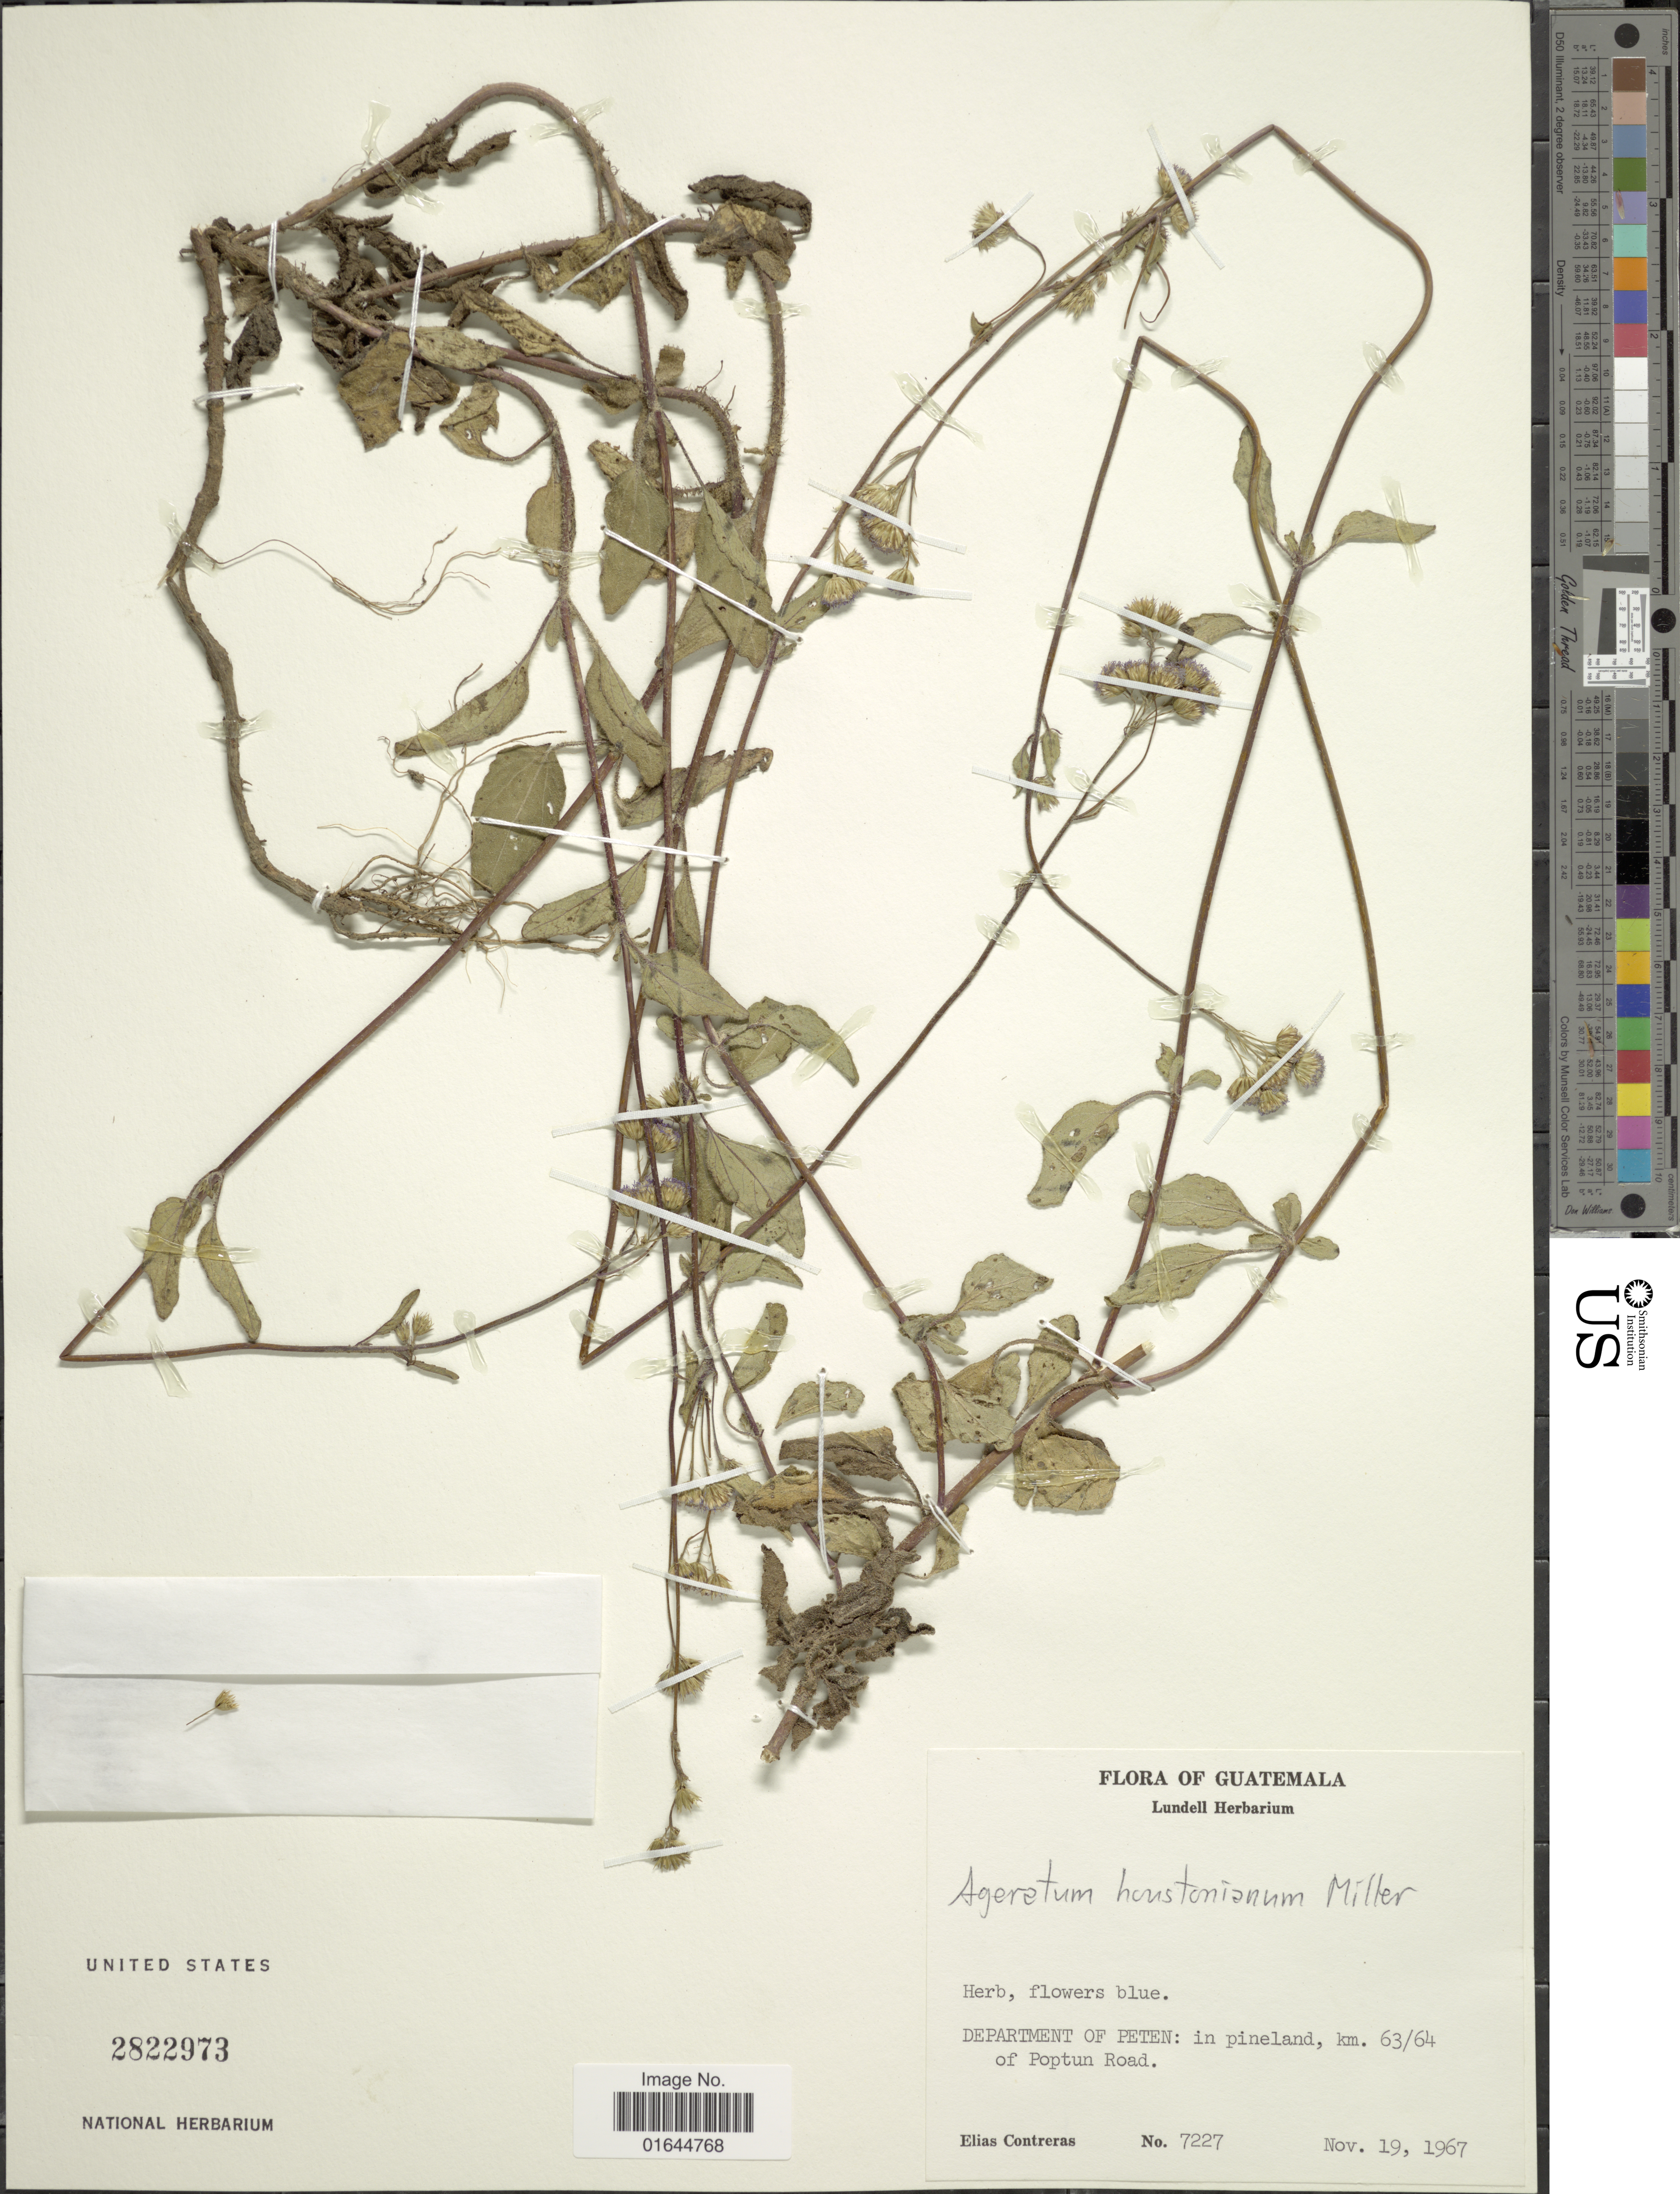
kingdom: Plantae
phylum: Tracheophyta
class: Magnoliopsida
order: Asterales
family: Asteraceae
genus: Ageratum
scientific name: Ageratum houstonianum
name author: Mill.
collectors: E. Contreras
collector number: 7227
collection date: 1967-11-19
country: Guatemala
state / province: El Petén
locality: Guatemala, Department of Peten: in pineland, km 63/64 of Poptun Road.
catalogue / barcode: US 2822973